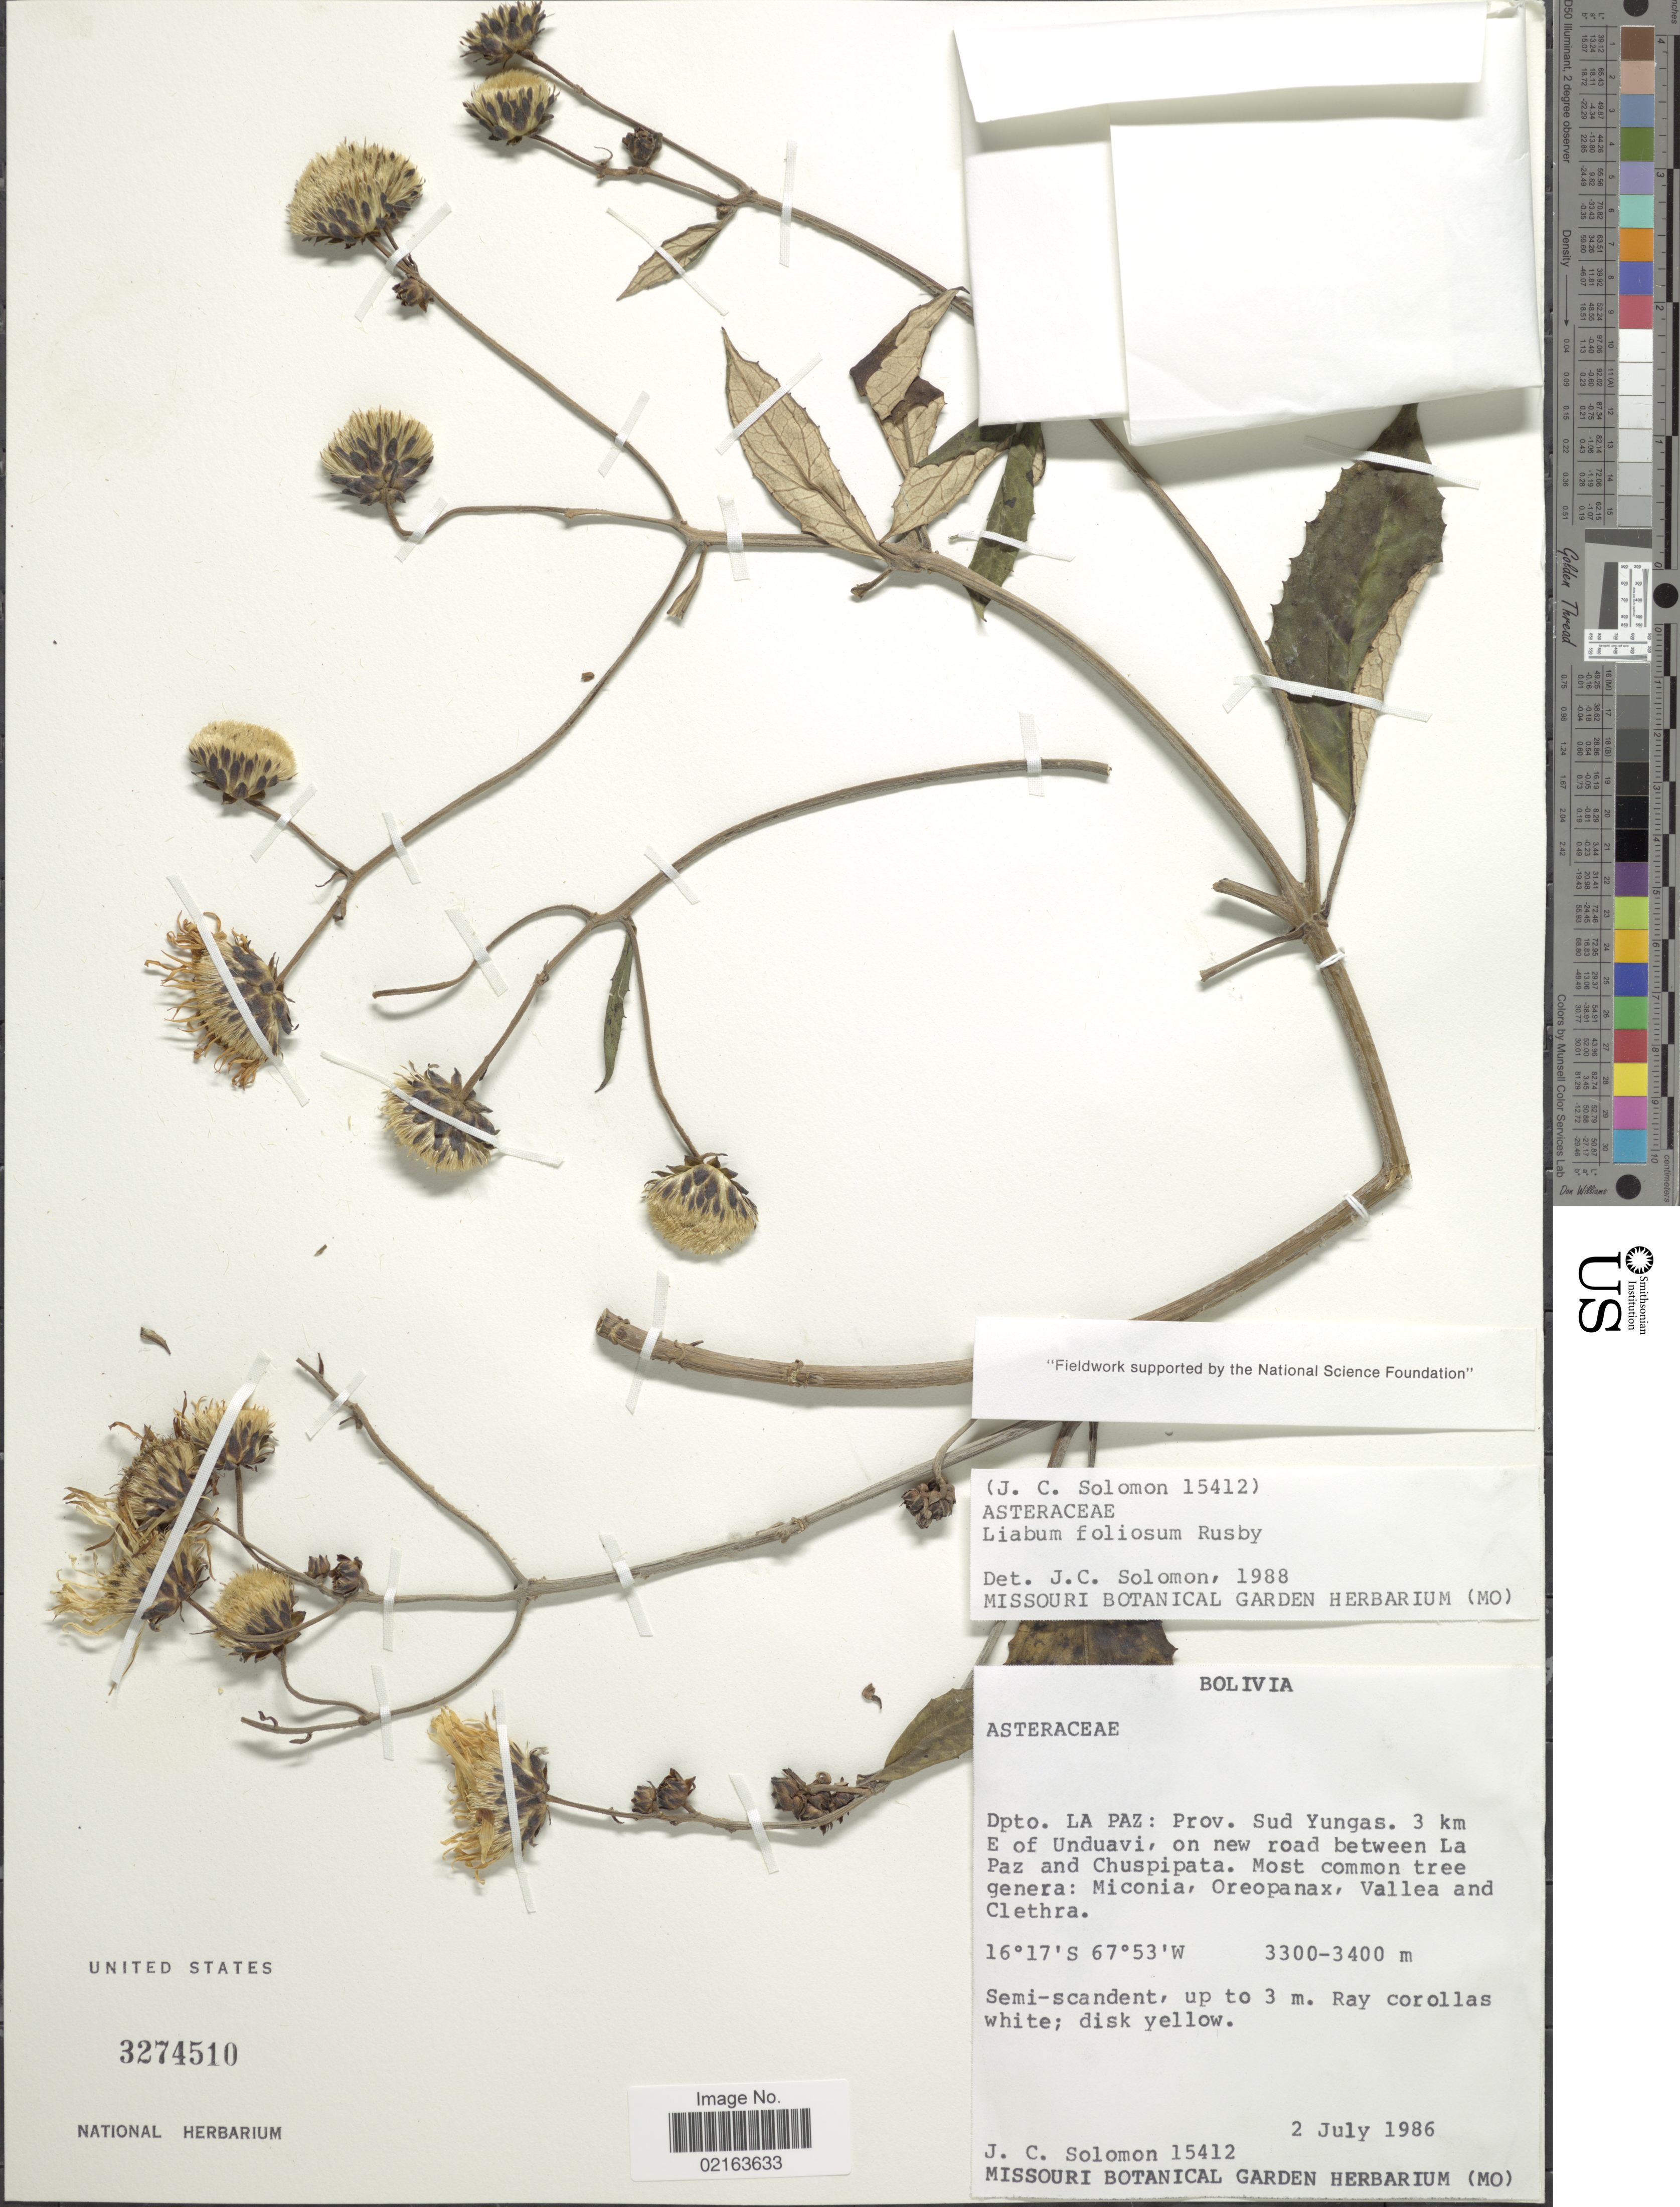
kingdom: Plantae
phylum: Tracheophyta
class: Magnoliopsida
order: Asterales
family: Asteraceae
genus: Munnozia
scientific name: Munnozia foliosa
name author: Rusby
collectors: J. C. Solomon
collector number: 15412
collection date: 1986-07-02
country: Bolivia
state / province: La Paz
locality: Dpto. La Paz: Prov. Sud Yungas. 3 km E of Unduavi, on new road between La Paz and Chuspipata.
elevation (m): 3300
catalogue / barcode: US 3274510